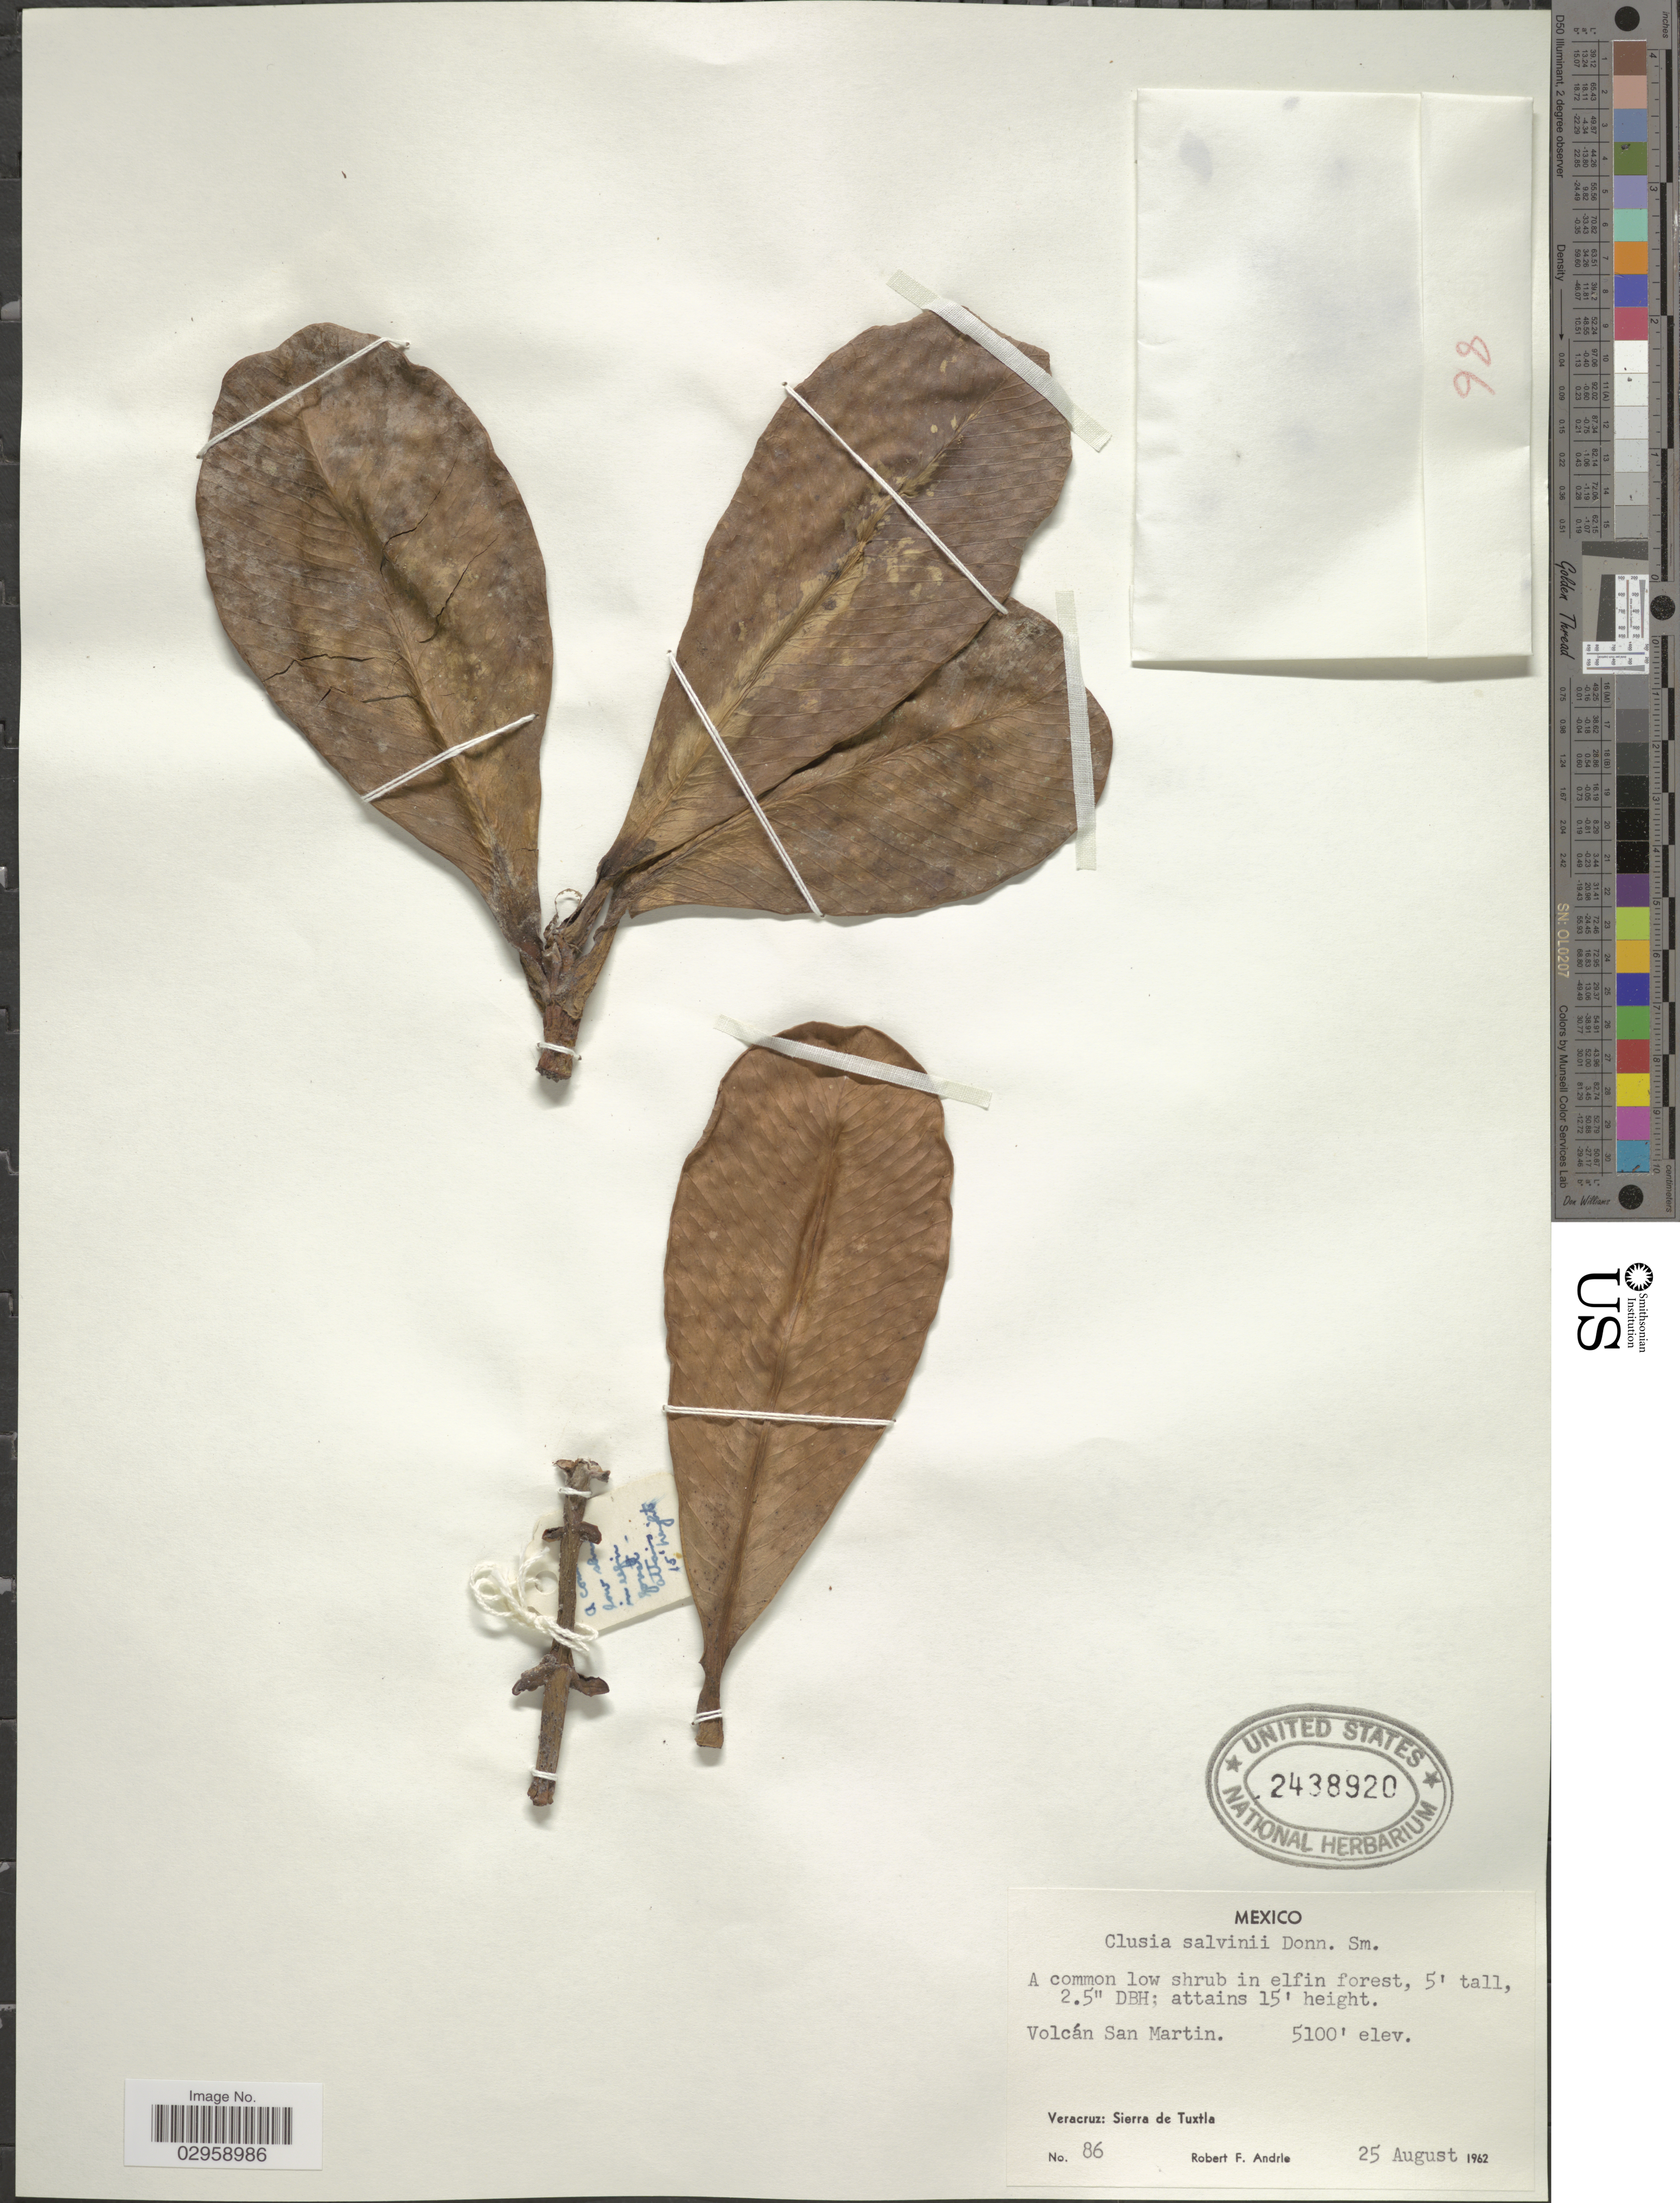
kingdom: Plantae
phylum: Tracheophyta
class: Magnoliopsida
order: Malpighiales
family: Clusiaceae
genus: Clusia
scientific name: Clusia salvinii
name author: Donn. Sm.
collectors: R. Andrle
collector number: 86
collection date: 1962-08-25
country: Mexico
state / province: Veracruz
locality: Veracruz: Sierra de Tuxtla. Volcán San Martin.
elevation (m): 1554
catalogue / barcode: US 2438920